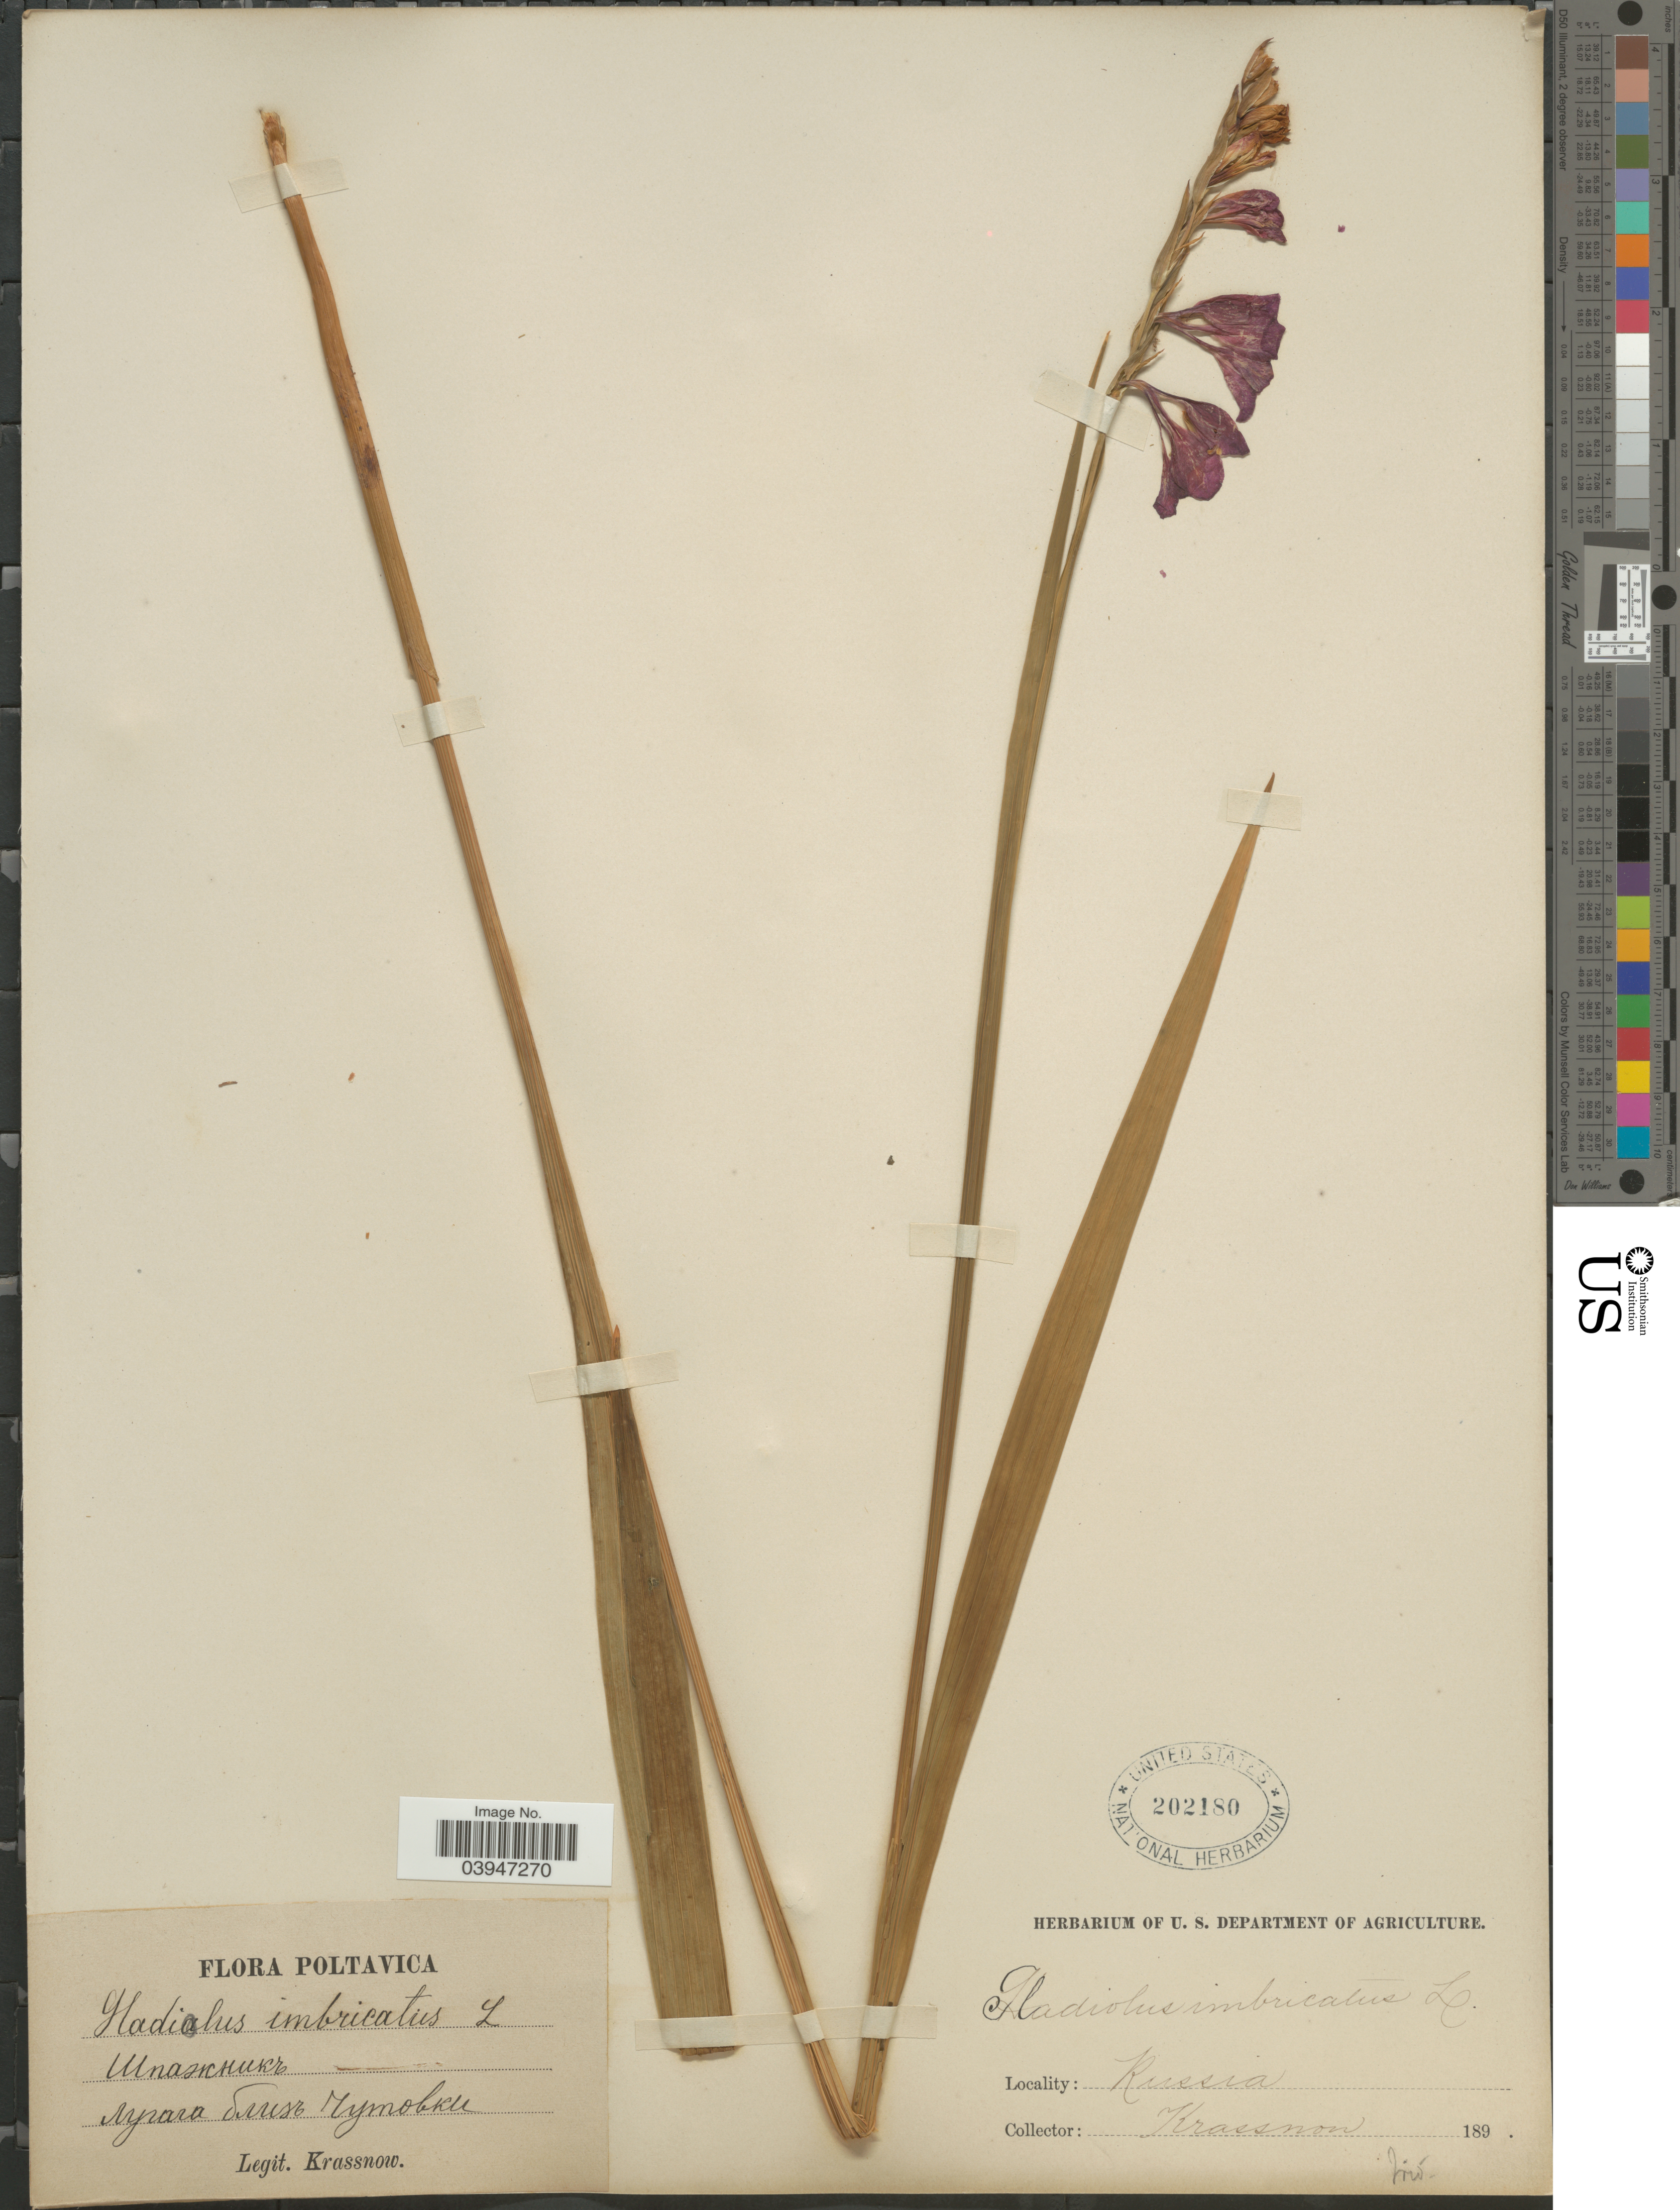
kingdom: Plantae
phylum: Tracheophyta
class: Liliopsida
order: Asparagales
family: Iridaceae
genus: Gladiolus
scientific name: Gladiolus imbricatus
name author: L.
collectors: -. Krassnow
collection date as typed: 189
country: Ukraine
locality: Poltavica. X.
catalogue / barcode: US 202180